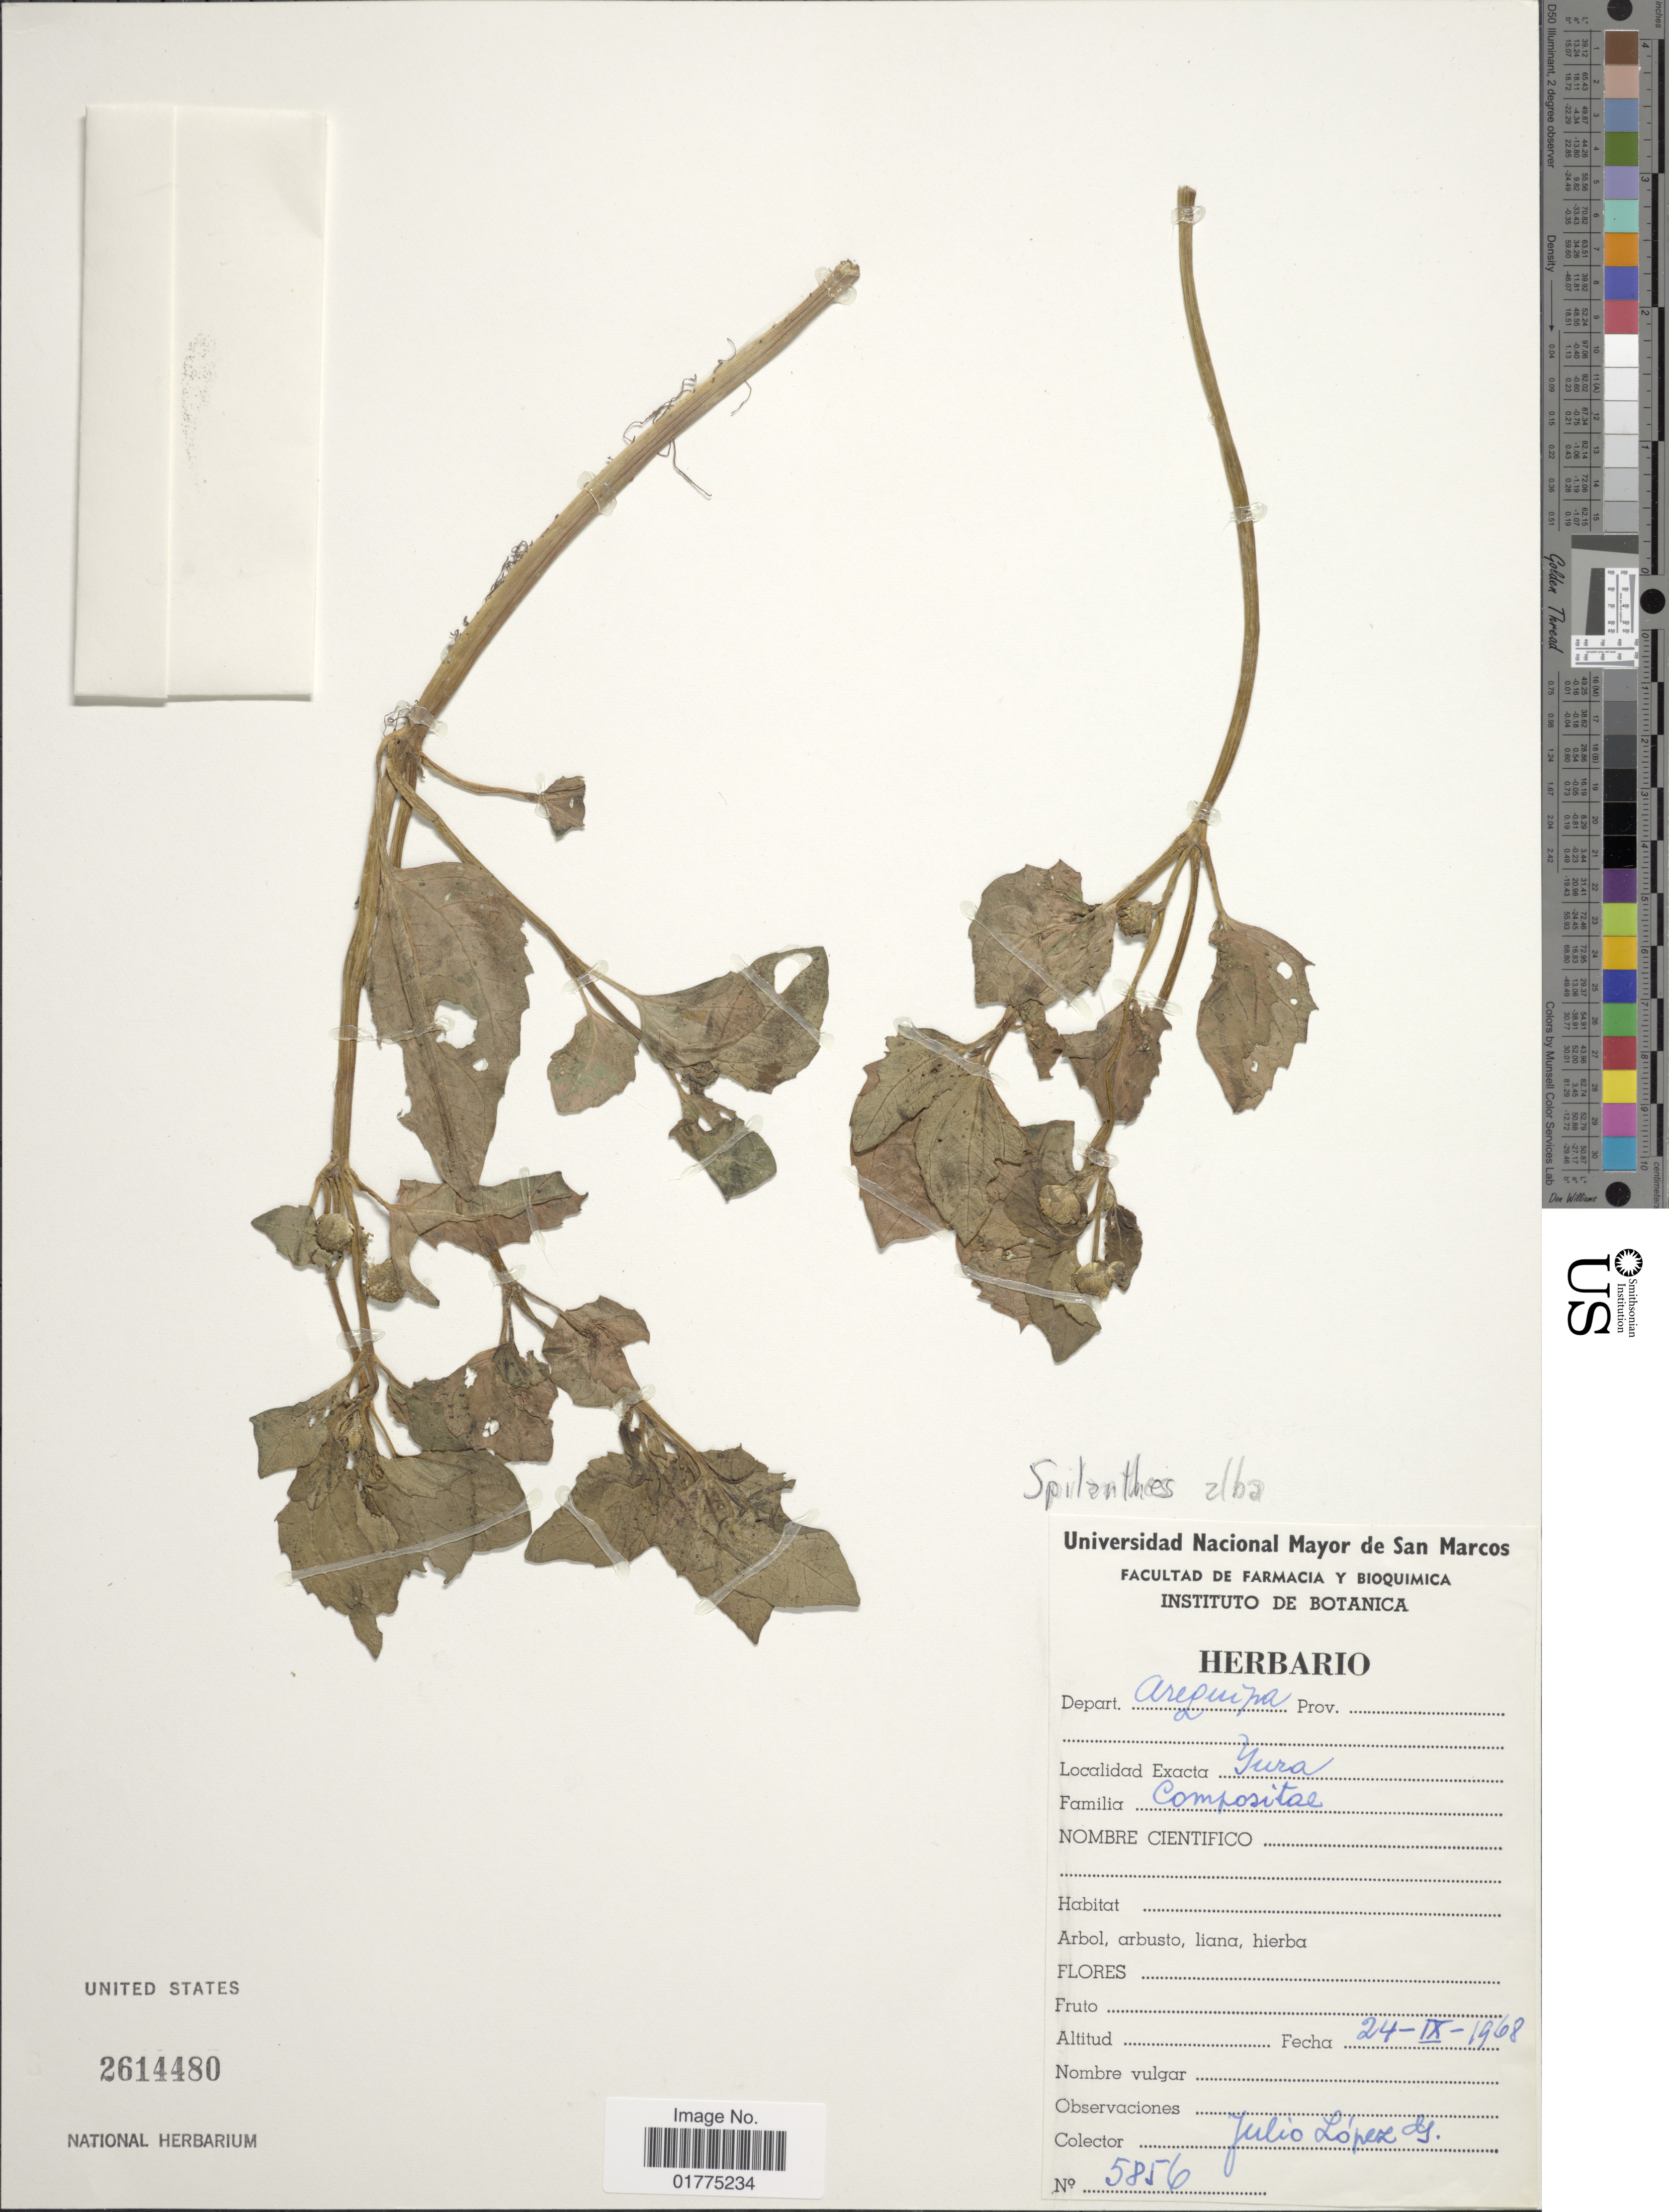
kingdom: Plantae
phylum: Tracheophyta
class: Magnoliopsida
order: Asterales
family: Asteraceae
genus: Acmella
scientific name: Acmella alba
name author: (L'Hér.) R.K. Jansen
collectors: J. López G.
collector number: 5856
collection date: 1968-09-24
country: Peru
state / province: Arequipa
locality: Depart. Arequipa, Yura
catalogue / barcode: US 2614480